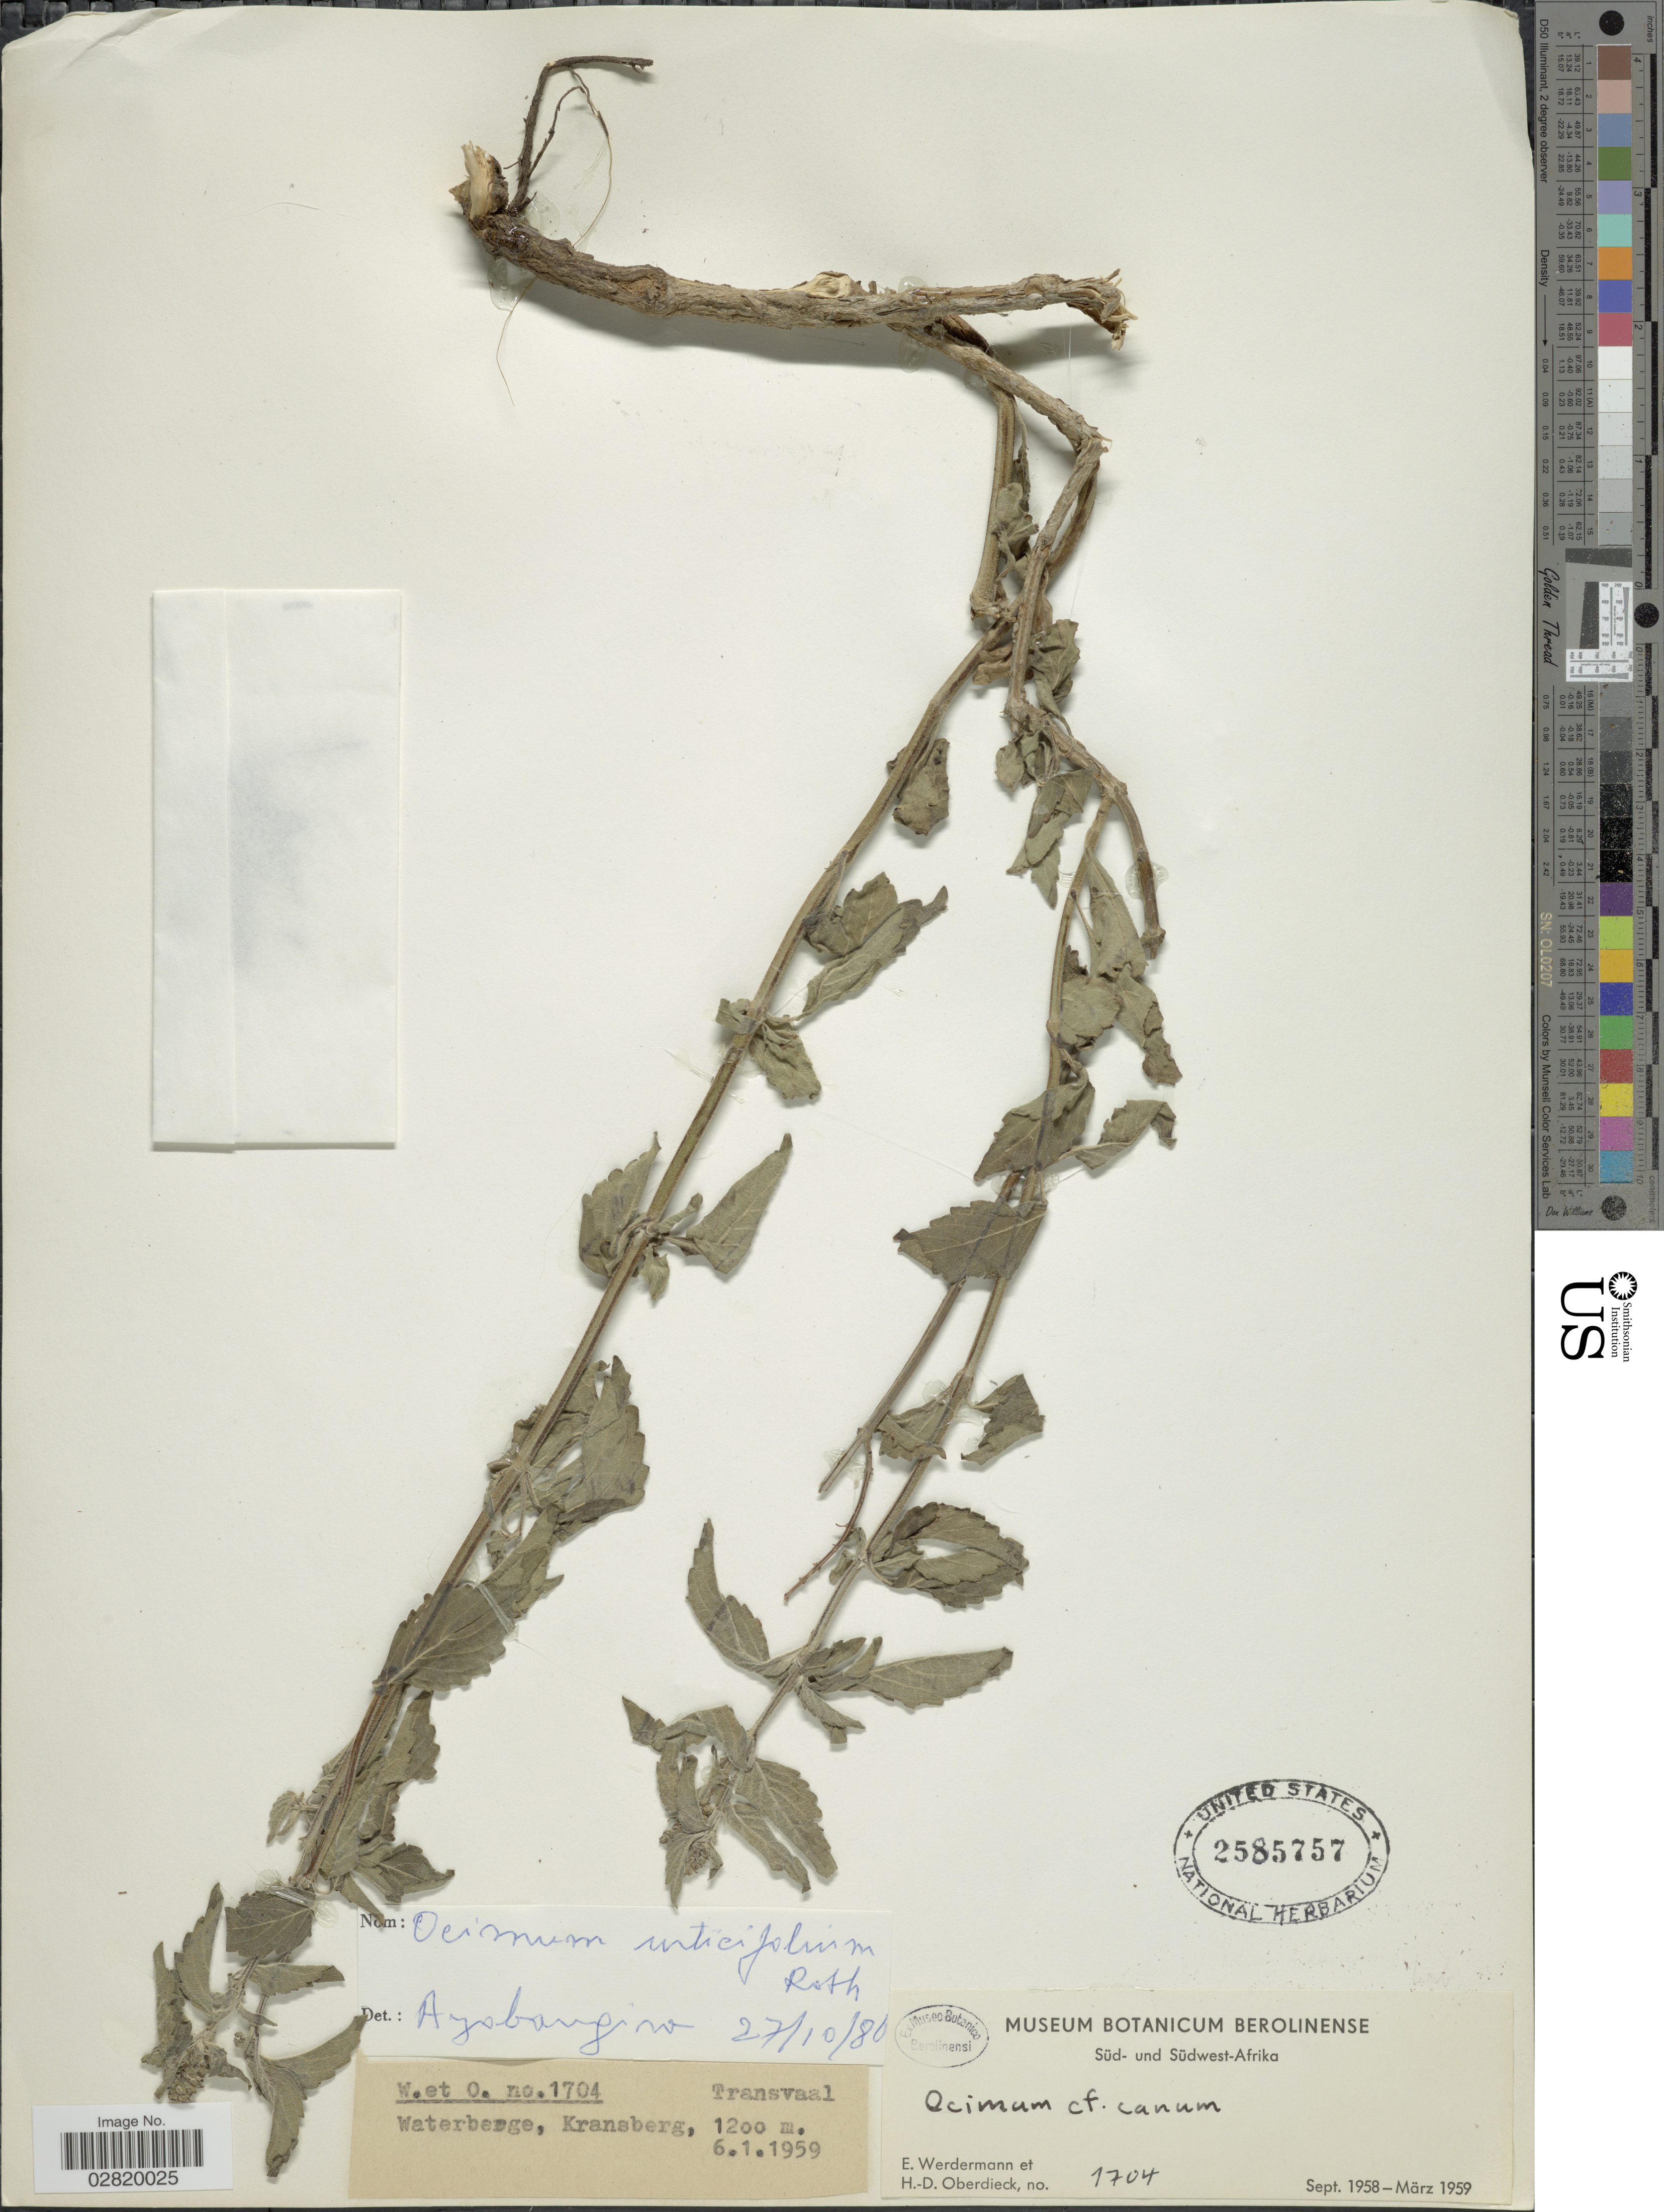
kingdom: Plantae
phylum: Tracheophyta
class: Magnoliopsida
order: Lamiales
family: Lamiaceae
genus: Ocimum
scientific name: Ocimum urticifolium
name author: A. Roth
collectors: E. Werdermann & H. Oberdieck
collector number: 1704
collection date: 1959-01-06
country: South Africa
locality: Transvaal, Waterberge, Kransberg, Süd- und Südwest-Afrika.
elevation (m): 1200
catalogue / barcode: US 2585757